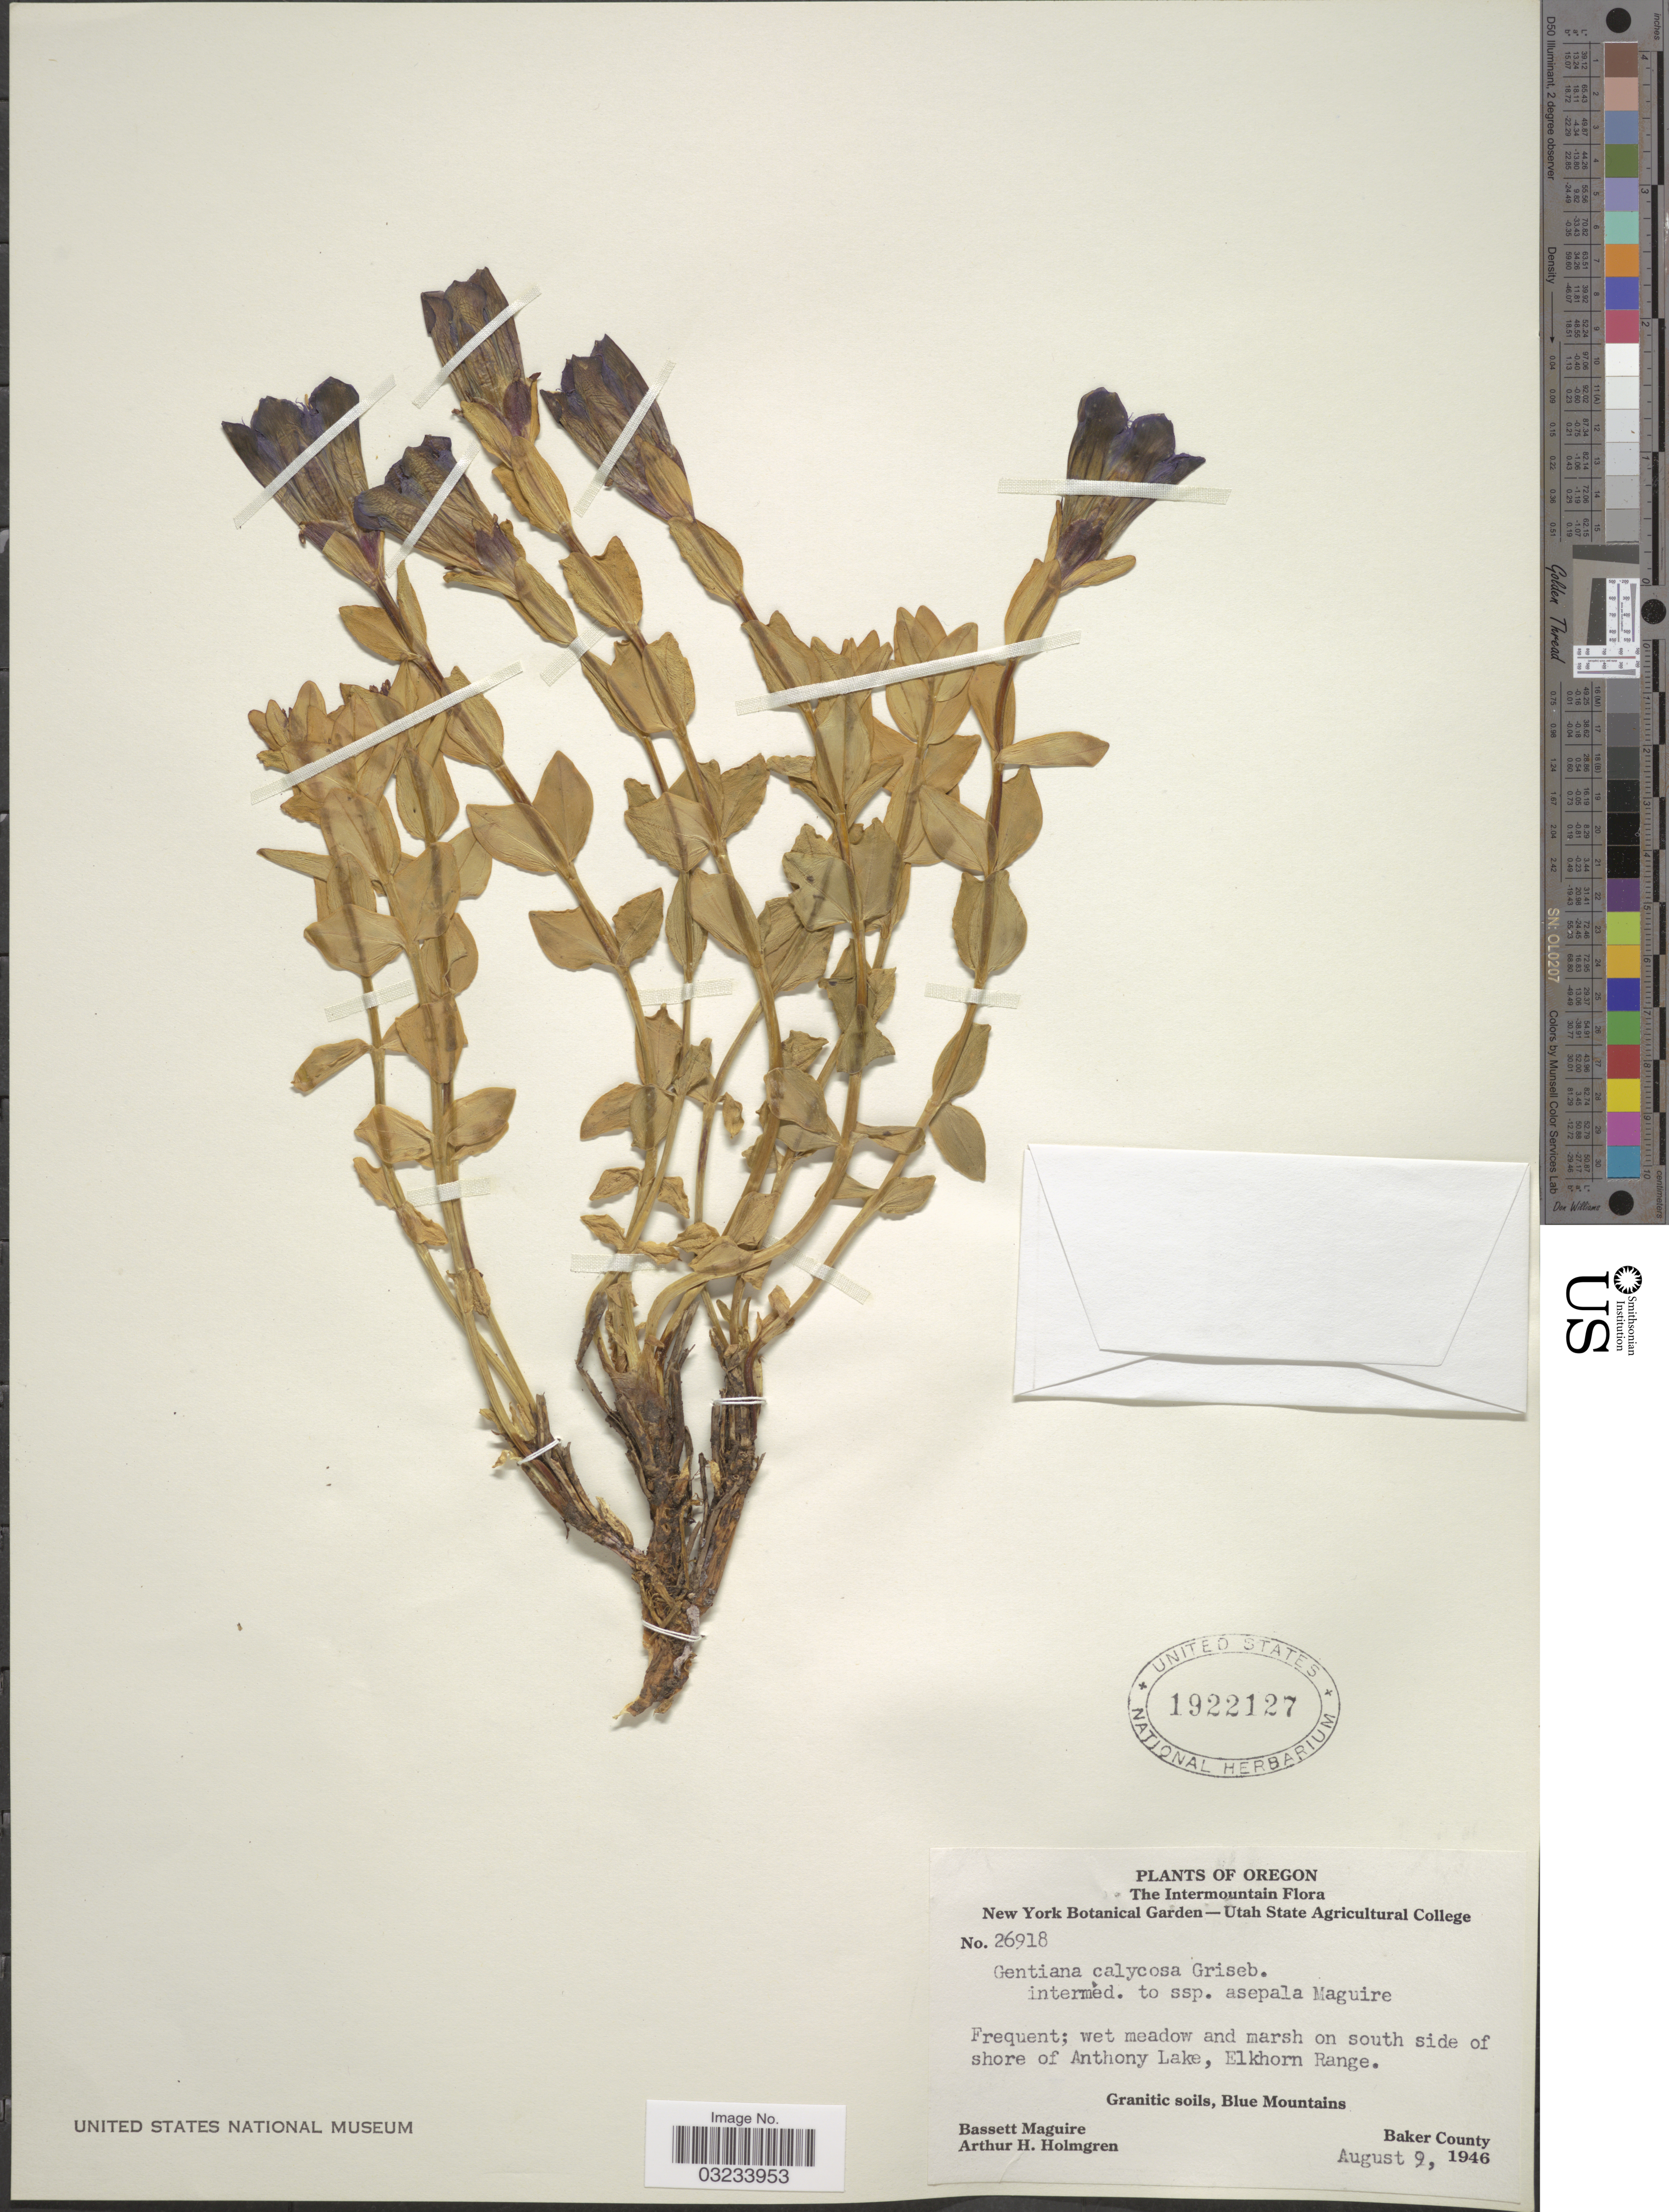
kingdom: Plantae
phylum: Tracheophyta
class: Magnoliopsida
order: Gentianales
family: Gentianaceae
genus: Gentiana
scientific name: Gentiana calycosa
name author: Griseb.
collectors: B. Maguire & A. H. Holmgren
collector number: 26918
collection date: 1946-08-09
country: United States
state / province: Oregon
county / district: Baker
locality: The Intermountain, wet meadow and marsh on south side of shore of Anthony Lake, Elkhorn Range. Granitic soils, Blue Mountains, Baker County.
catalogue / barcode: US 1922127